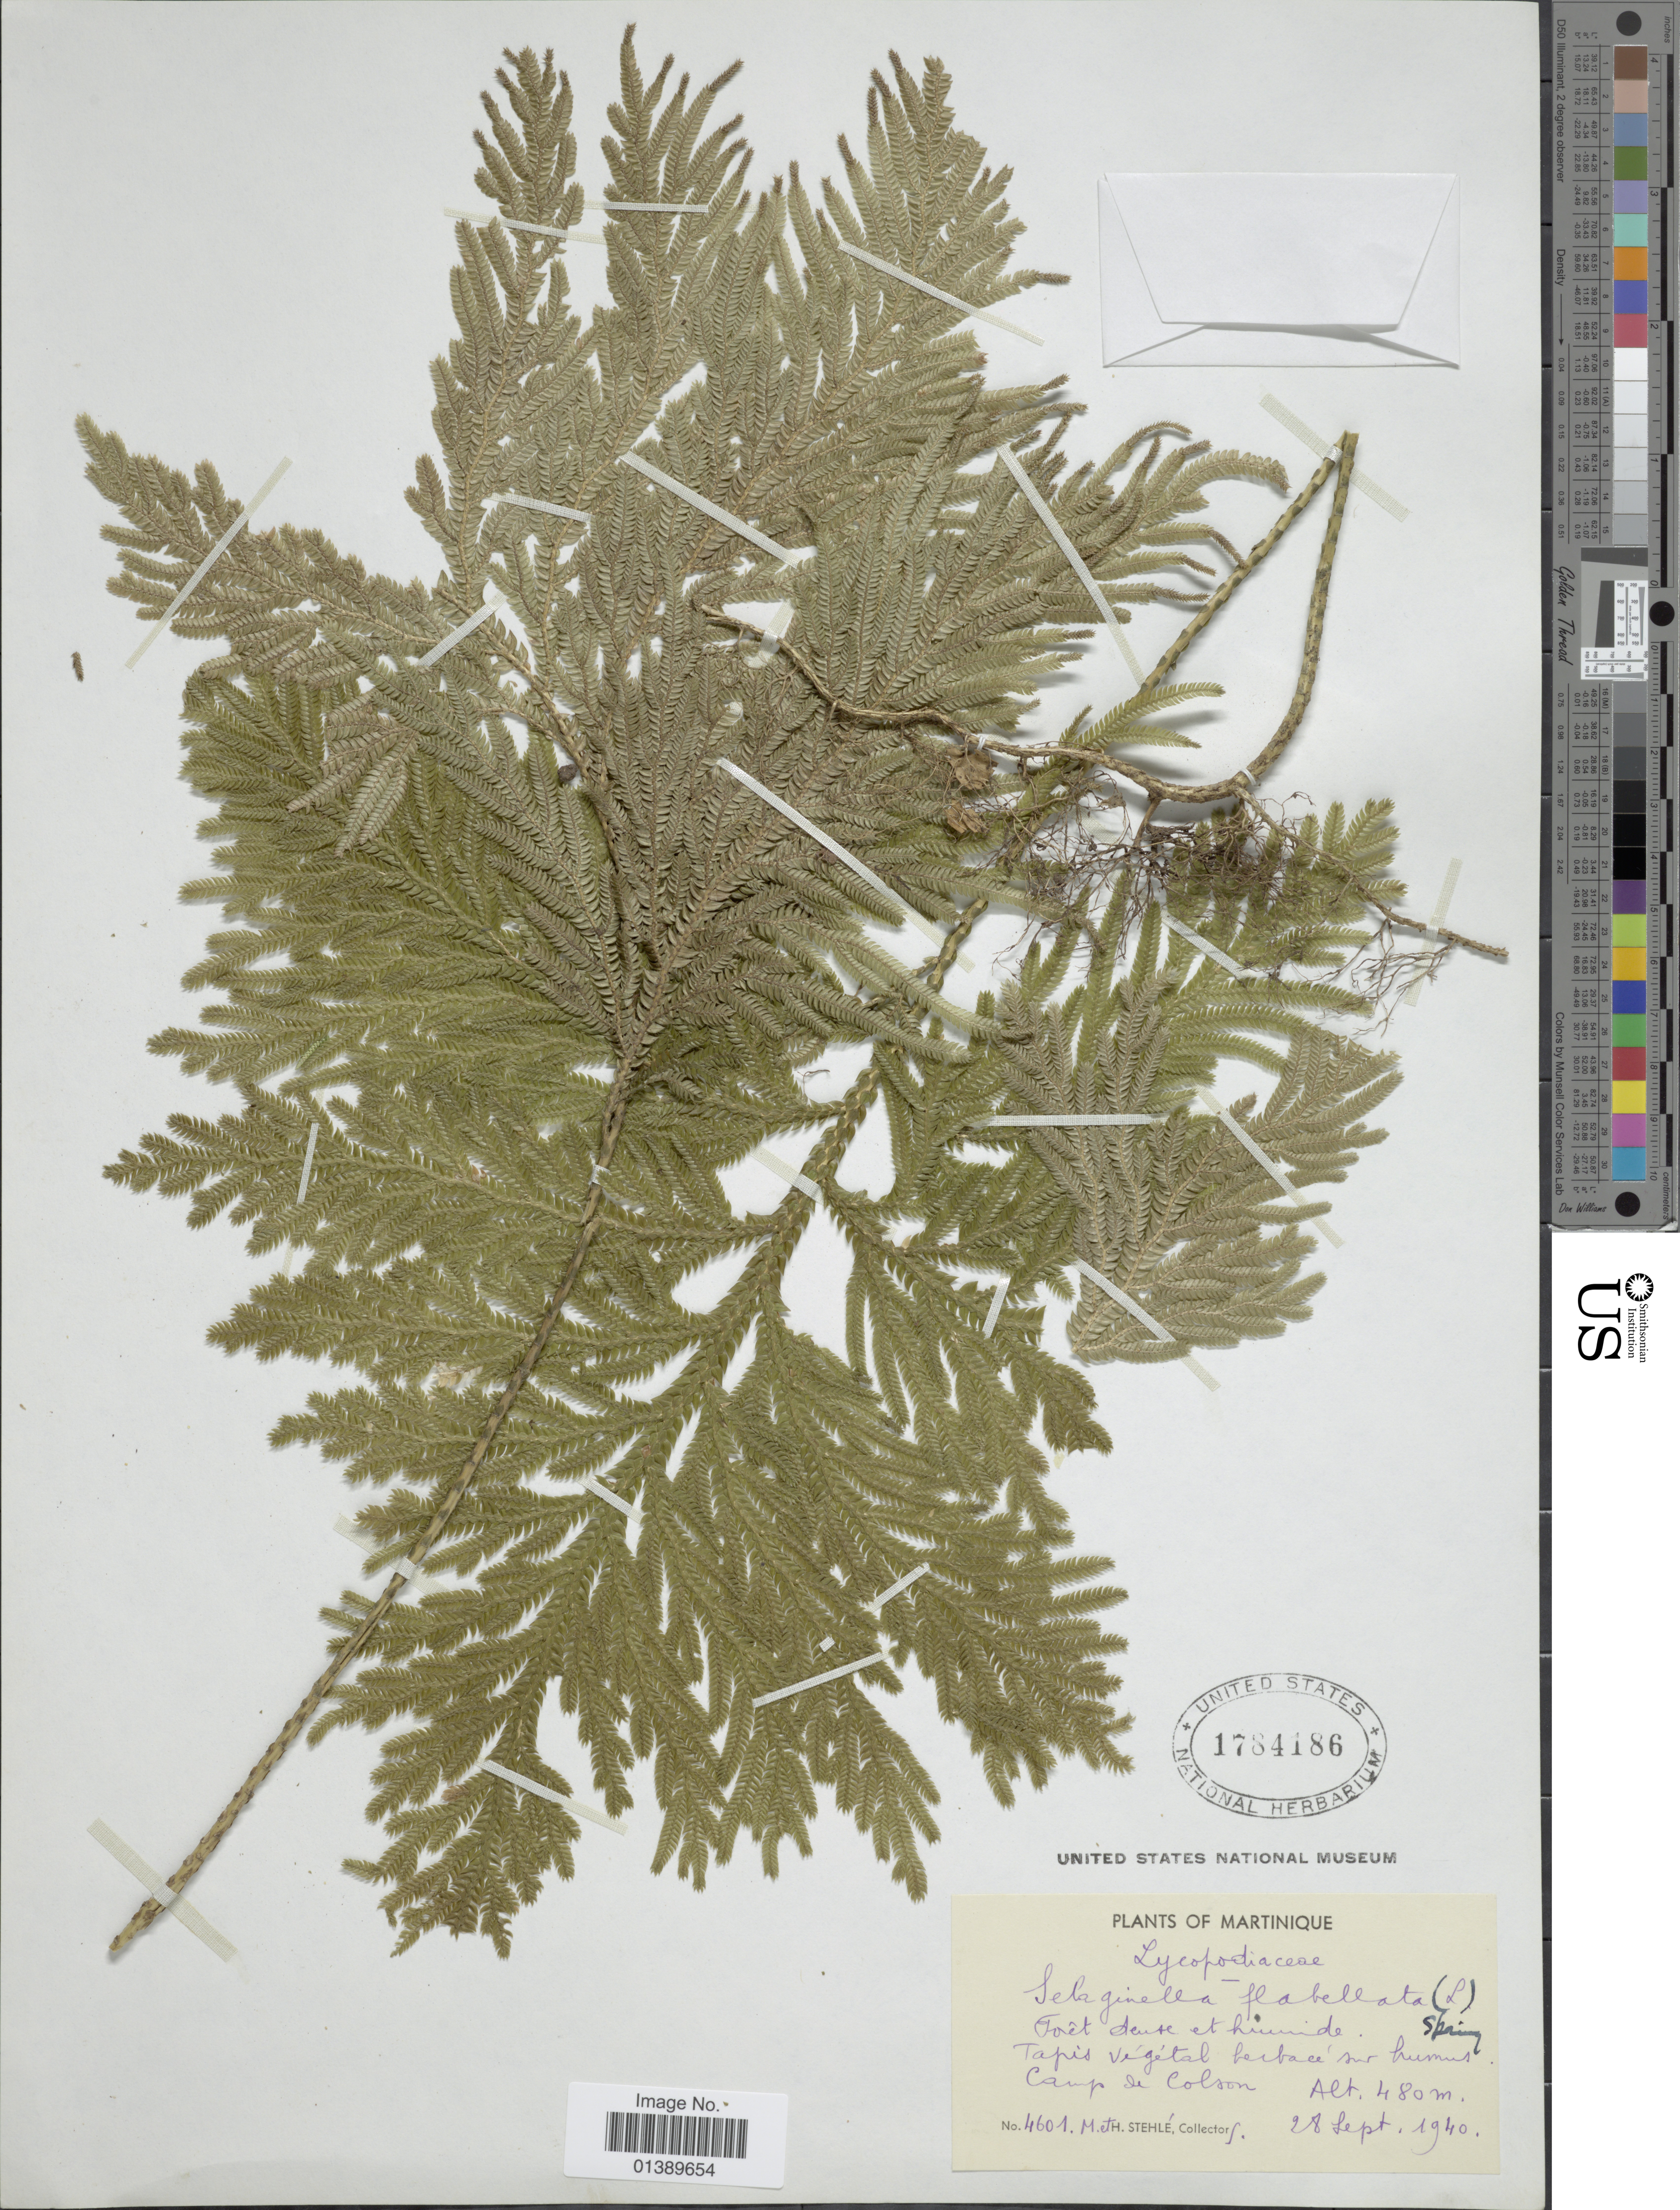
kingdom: Plantae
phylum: Tracheophyta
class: Lycopodiopsida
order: Selaginellales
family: Selaginellaceae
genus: Selaginella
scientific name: Selaginella flabellata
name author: L.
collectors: M. Stehlé & H. Stehlé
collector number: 4601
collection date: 1940-09-28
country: Martinique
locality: Forêt dense et humide Tapis Végetal herbace sur humus Camp de Colson.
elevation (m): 480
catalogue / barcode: US 1784186